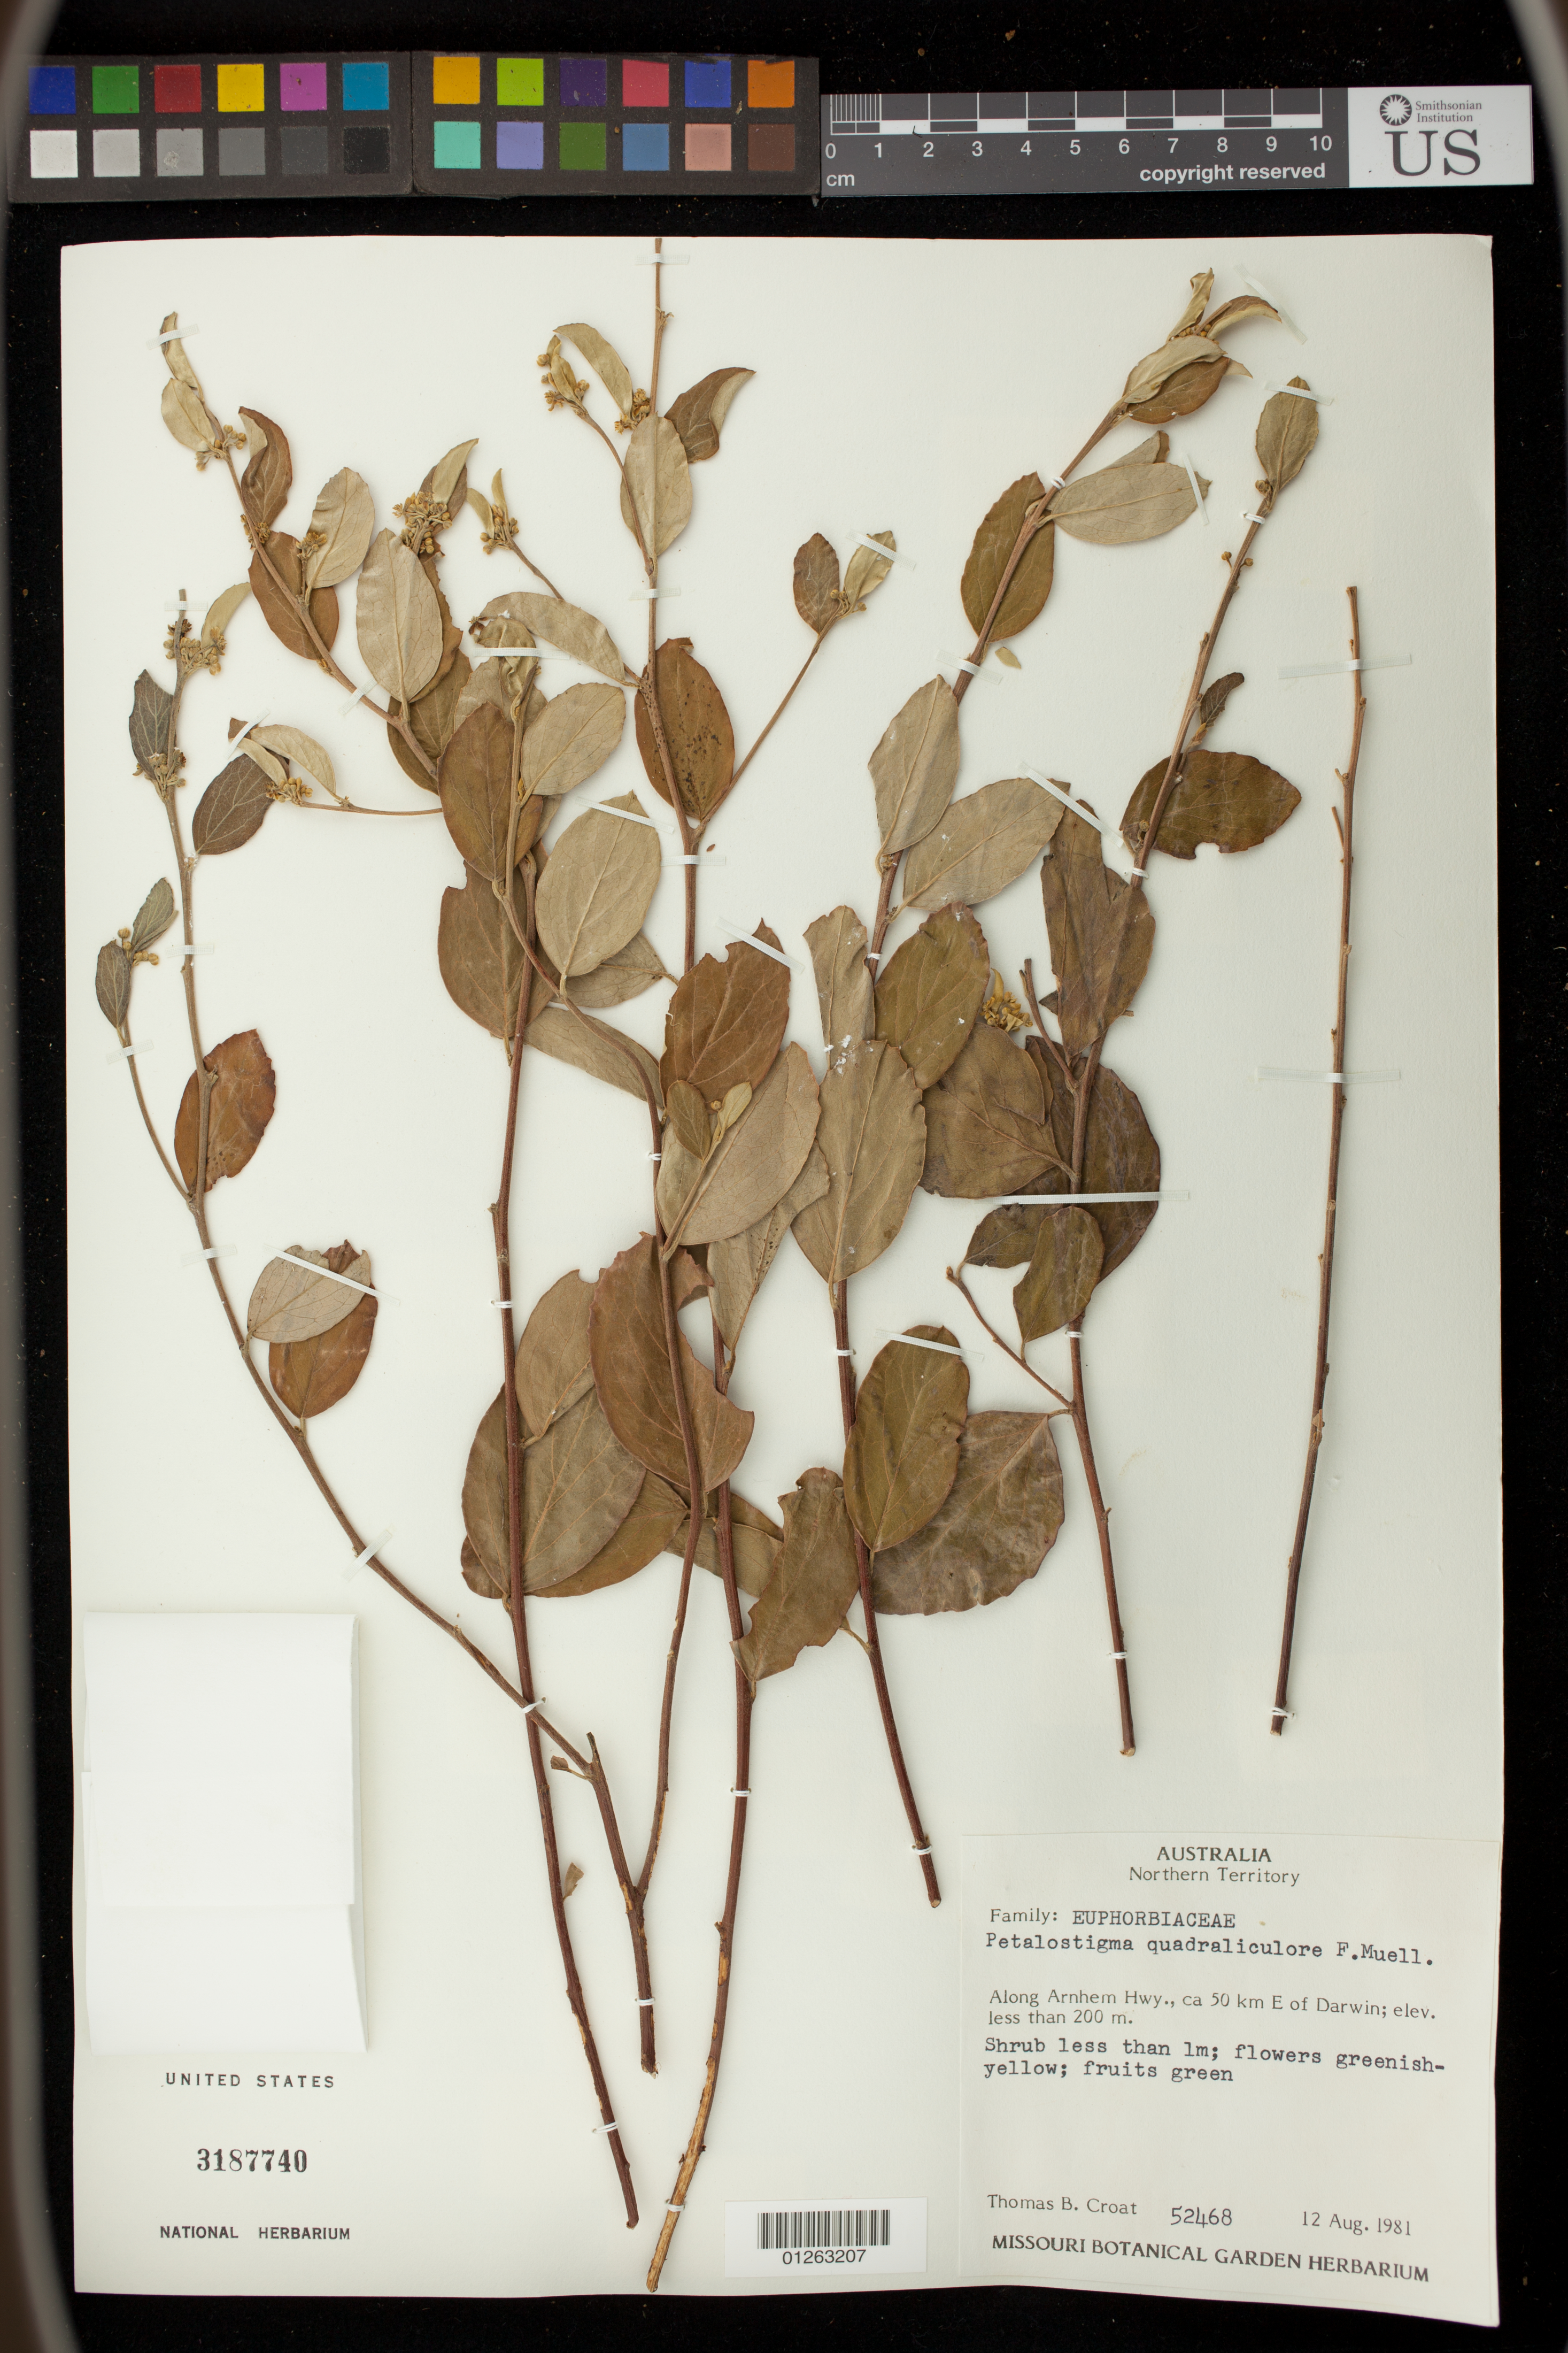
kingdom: Plantae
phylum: Tracheophyta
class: Magnoliopsida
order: Malpighiales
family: Picrodendraceae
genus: Petalostigma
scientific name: Petalostigma quadriloculare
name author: F. Muell.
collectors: T. B. Croat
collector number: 52468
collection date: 1981-08-12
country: Australia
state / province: Northern Territory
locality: Along Arnhem Hwy., ca 50 km E of Darwin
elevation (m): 0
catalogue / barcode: US 3187740